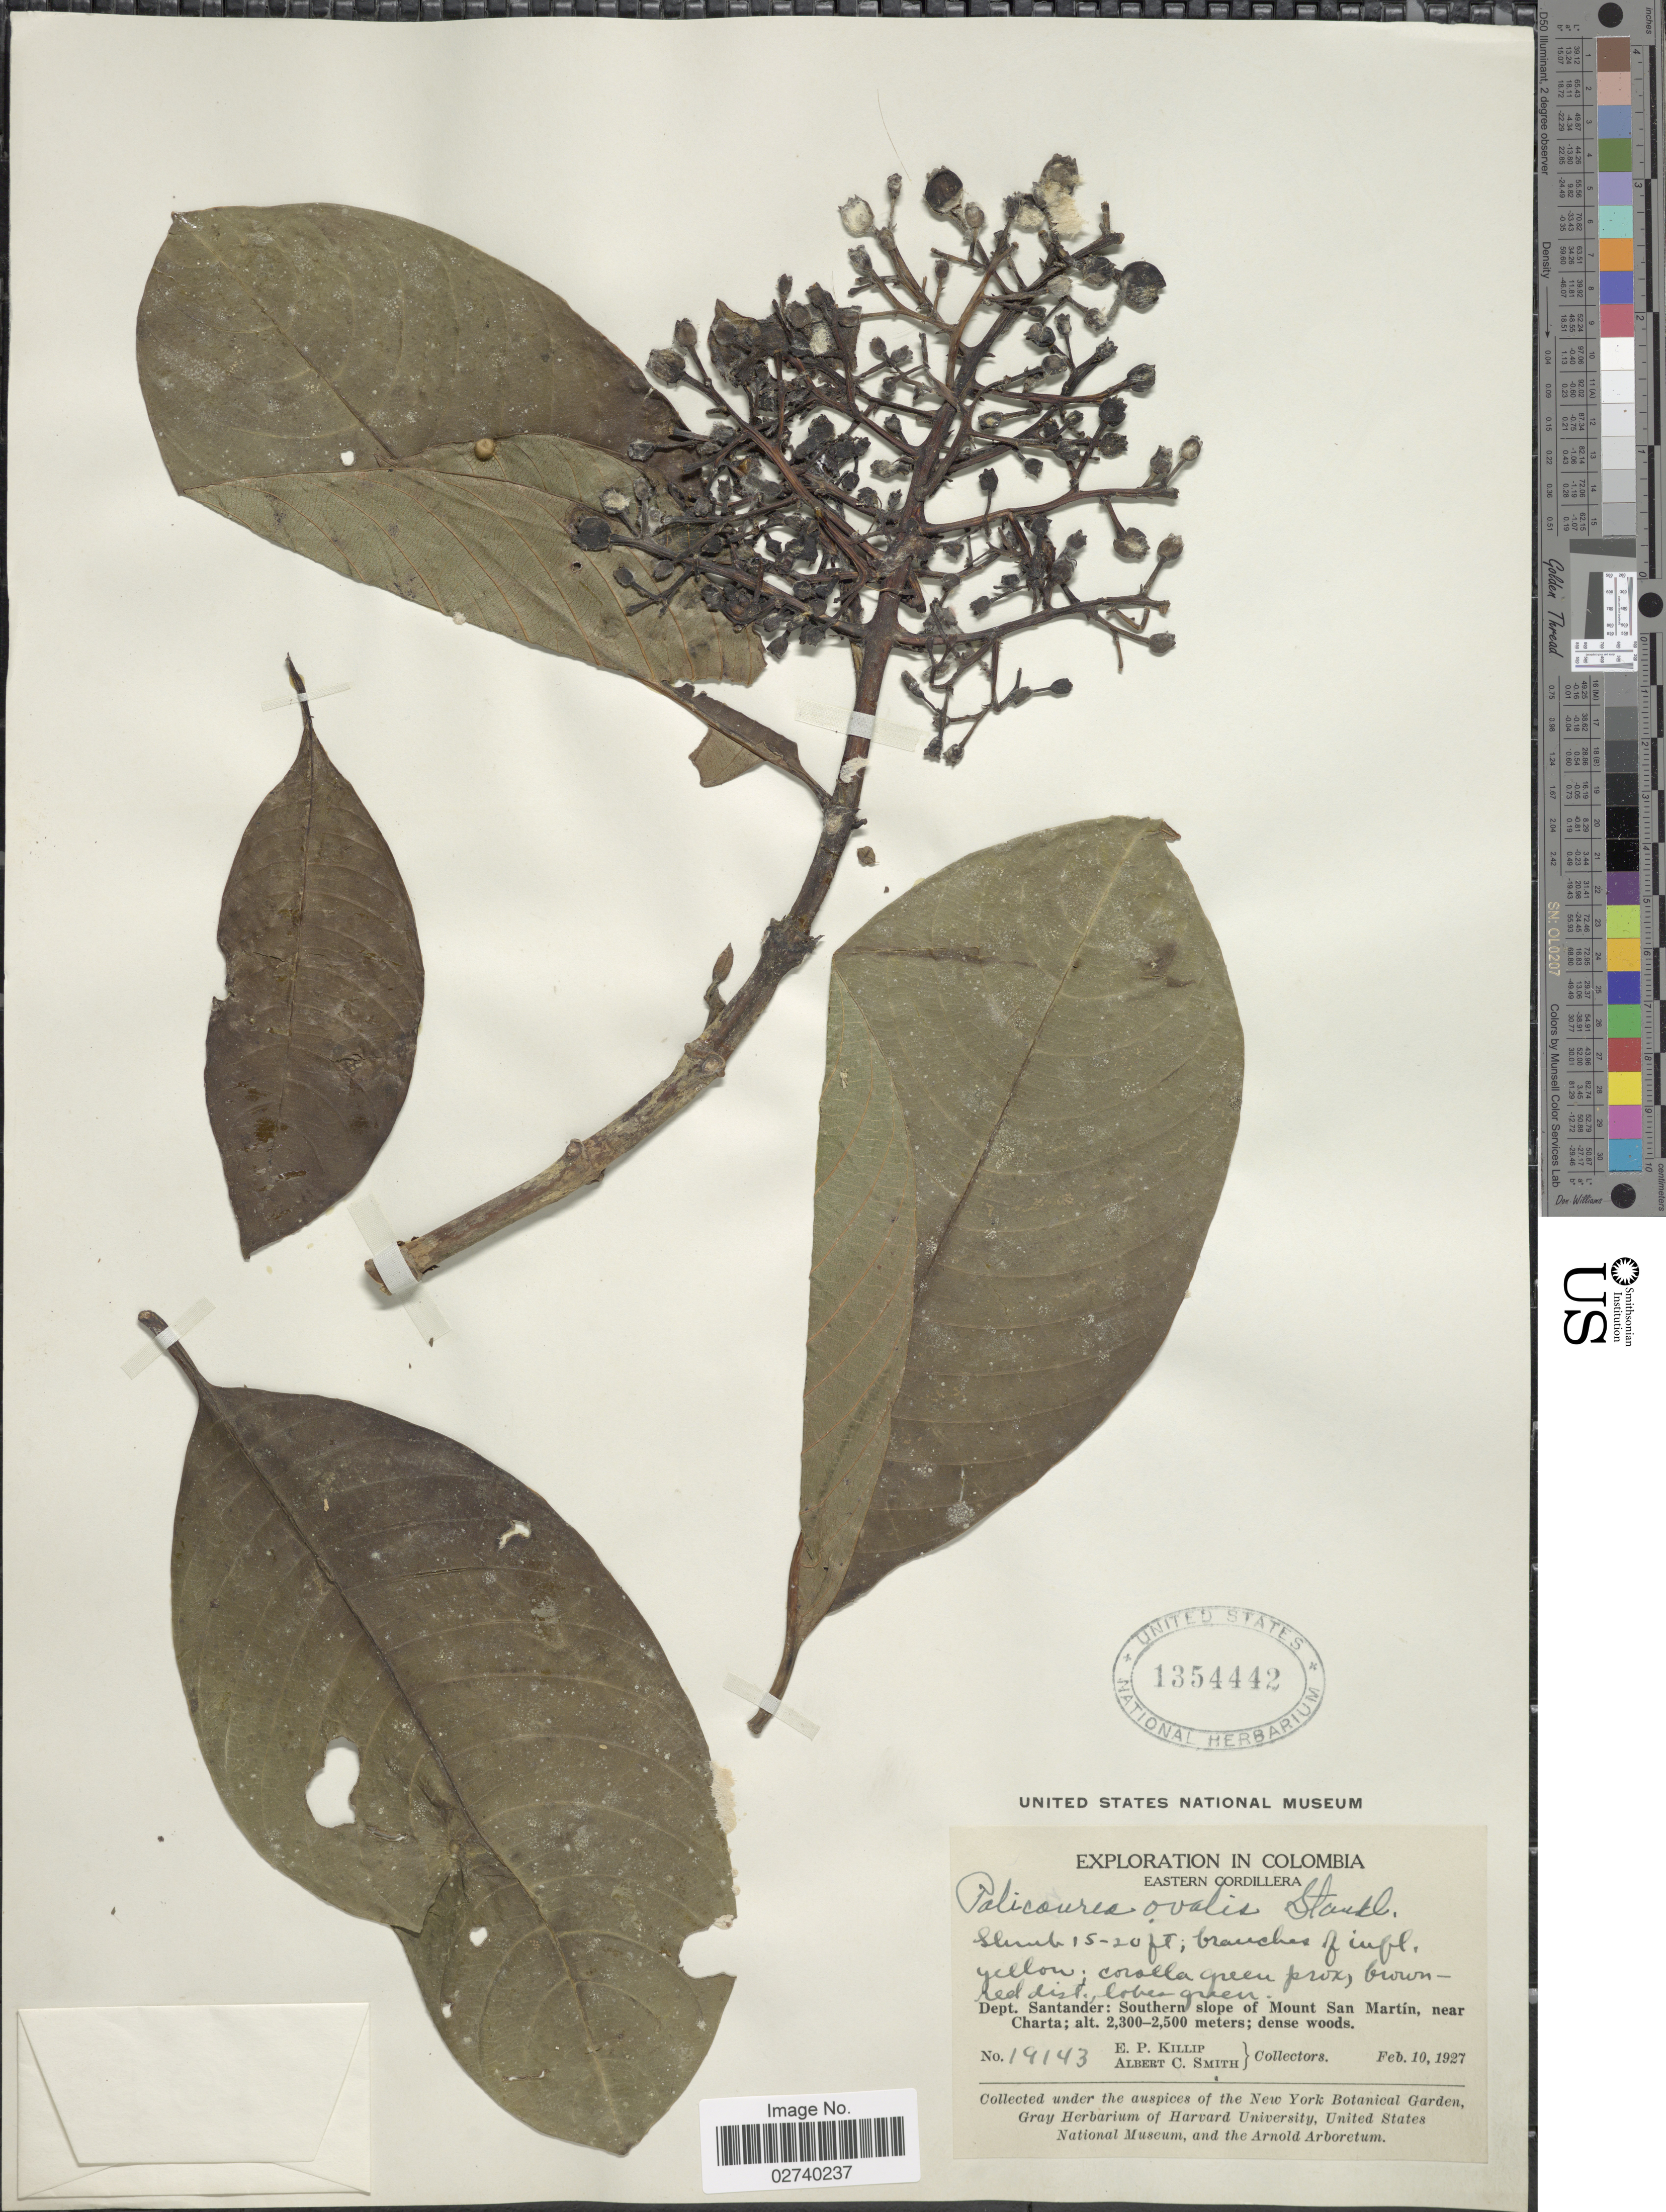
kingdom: Plantae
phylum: Tracheophyta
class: Magnoliopsida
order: Gentianales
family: Rubiaceae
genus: Palicourea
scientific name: Palicourea ovalis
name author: Standl.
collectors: E. P. Killip & A. C. Smith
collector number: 14143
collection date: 1927-02-10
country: Colombia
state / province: Santander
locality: Eastern Cordillera, Southern slope of Mount San Martin, near Charta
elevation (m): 2300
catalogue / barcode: US 1354442